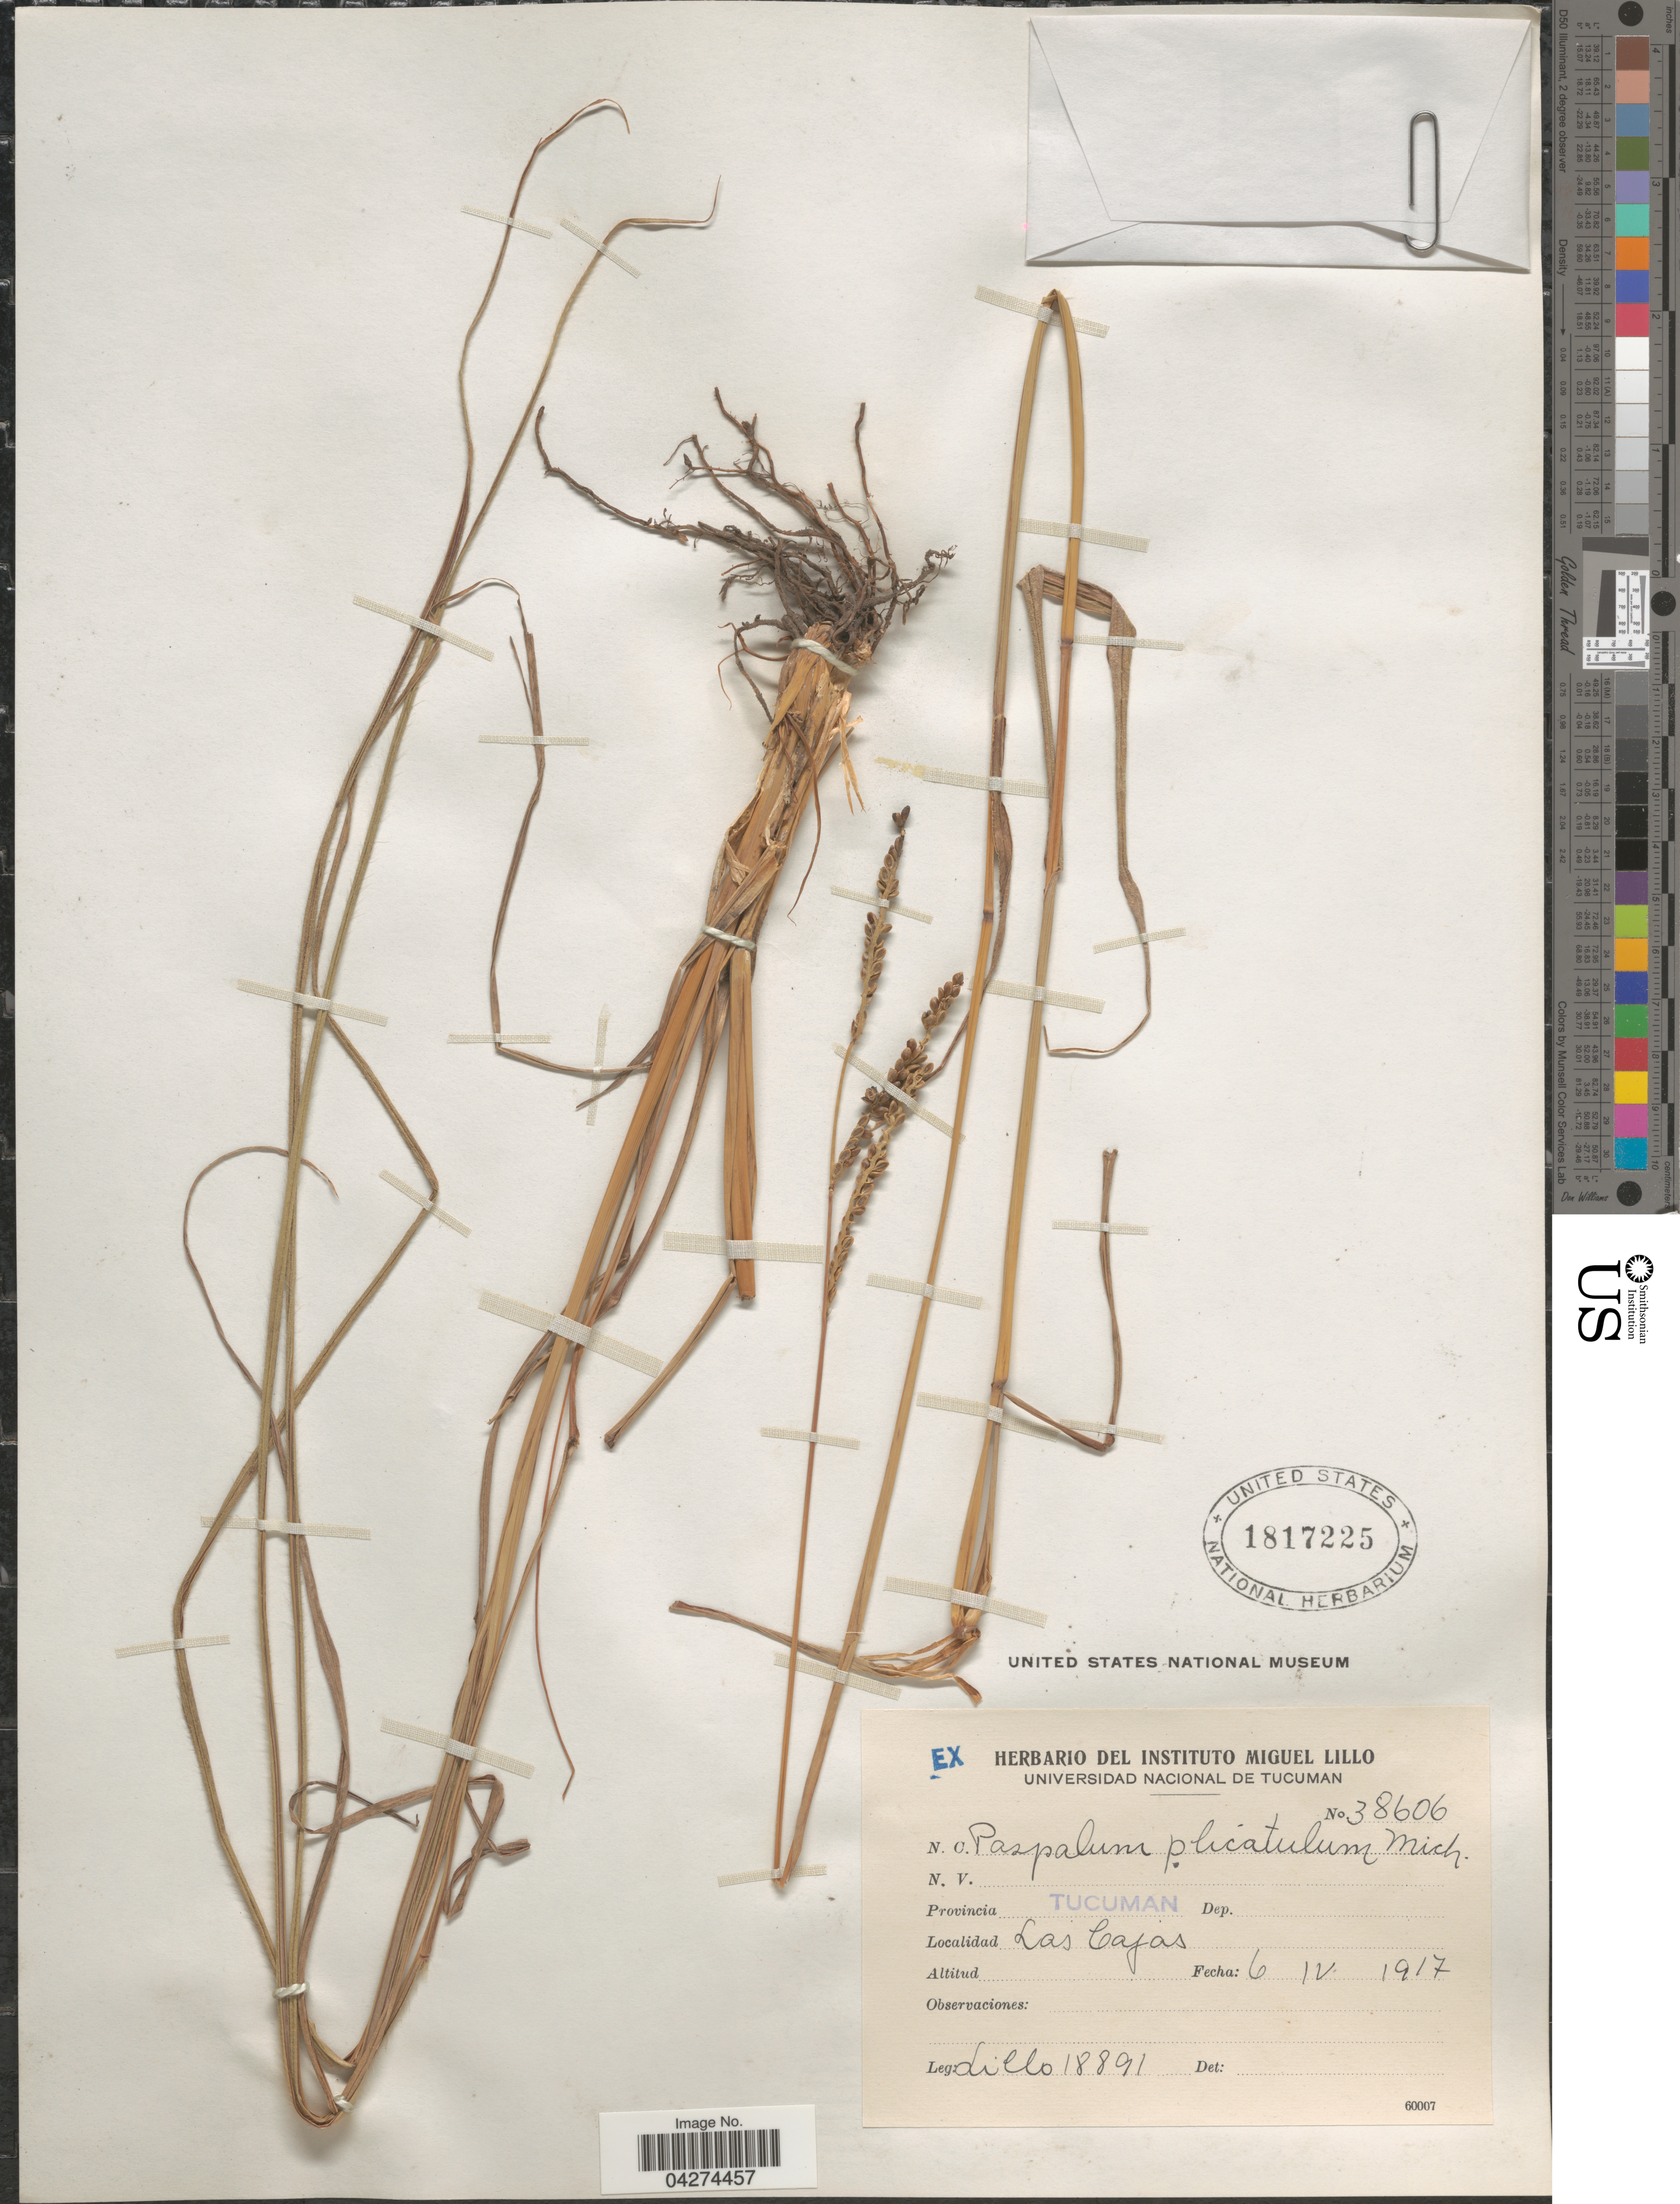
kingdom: Plantae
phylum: Tracheophyta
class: Liliopsida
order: Poales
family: Poaceae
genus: Paspalum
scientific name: Paspalum plicatulum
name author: Michx.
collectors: M. Lillo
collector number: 18891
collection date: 1917-04-16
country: Argentina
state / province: Tucuman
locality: Las Cajas.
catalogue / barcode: US 1817225